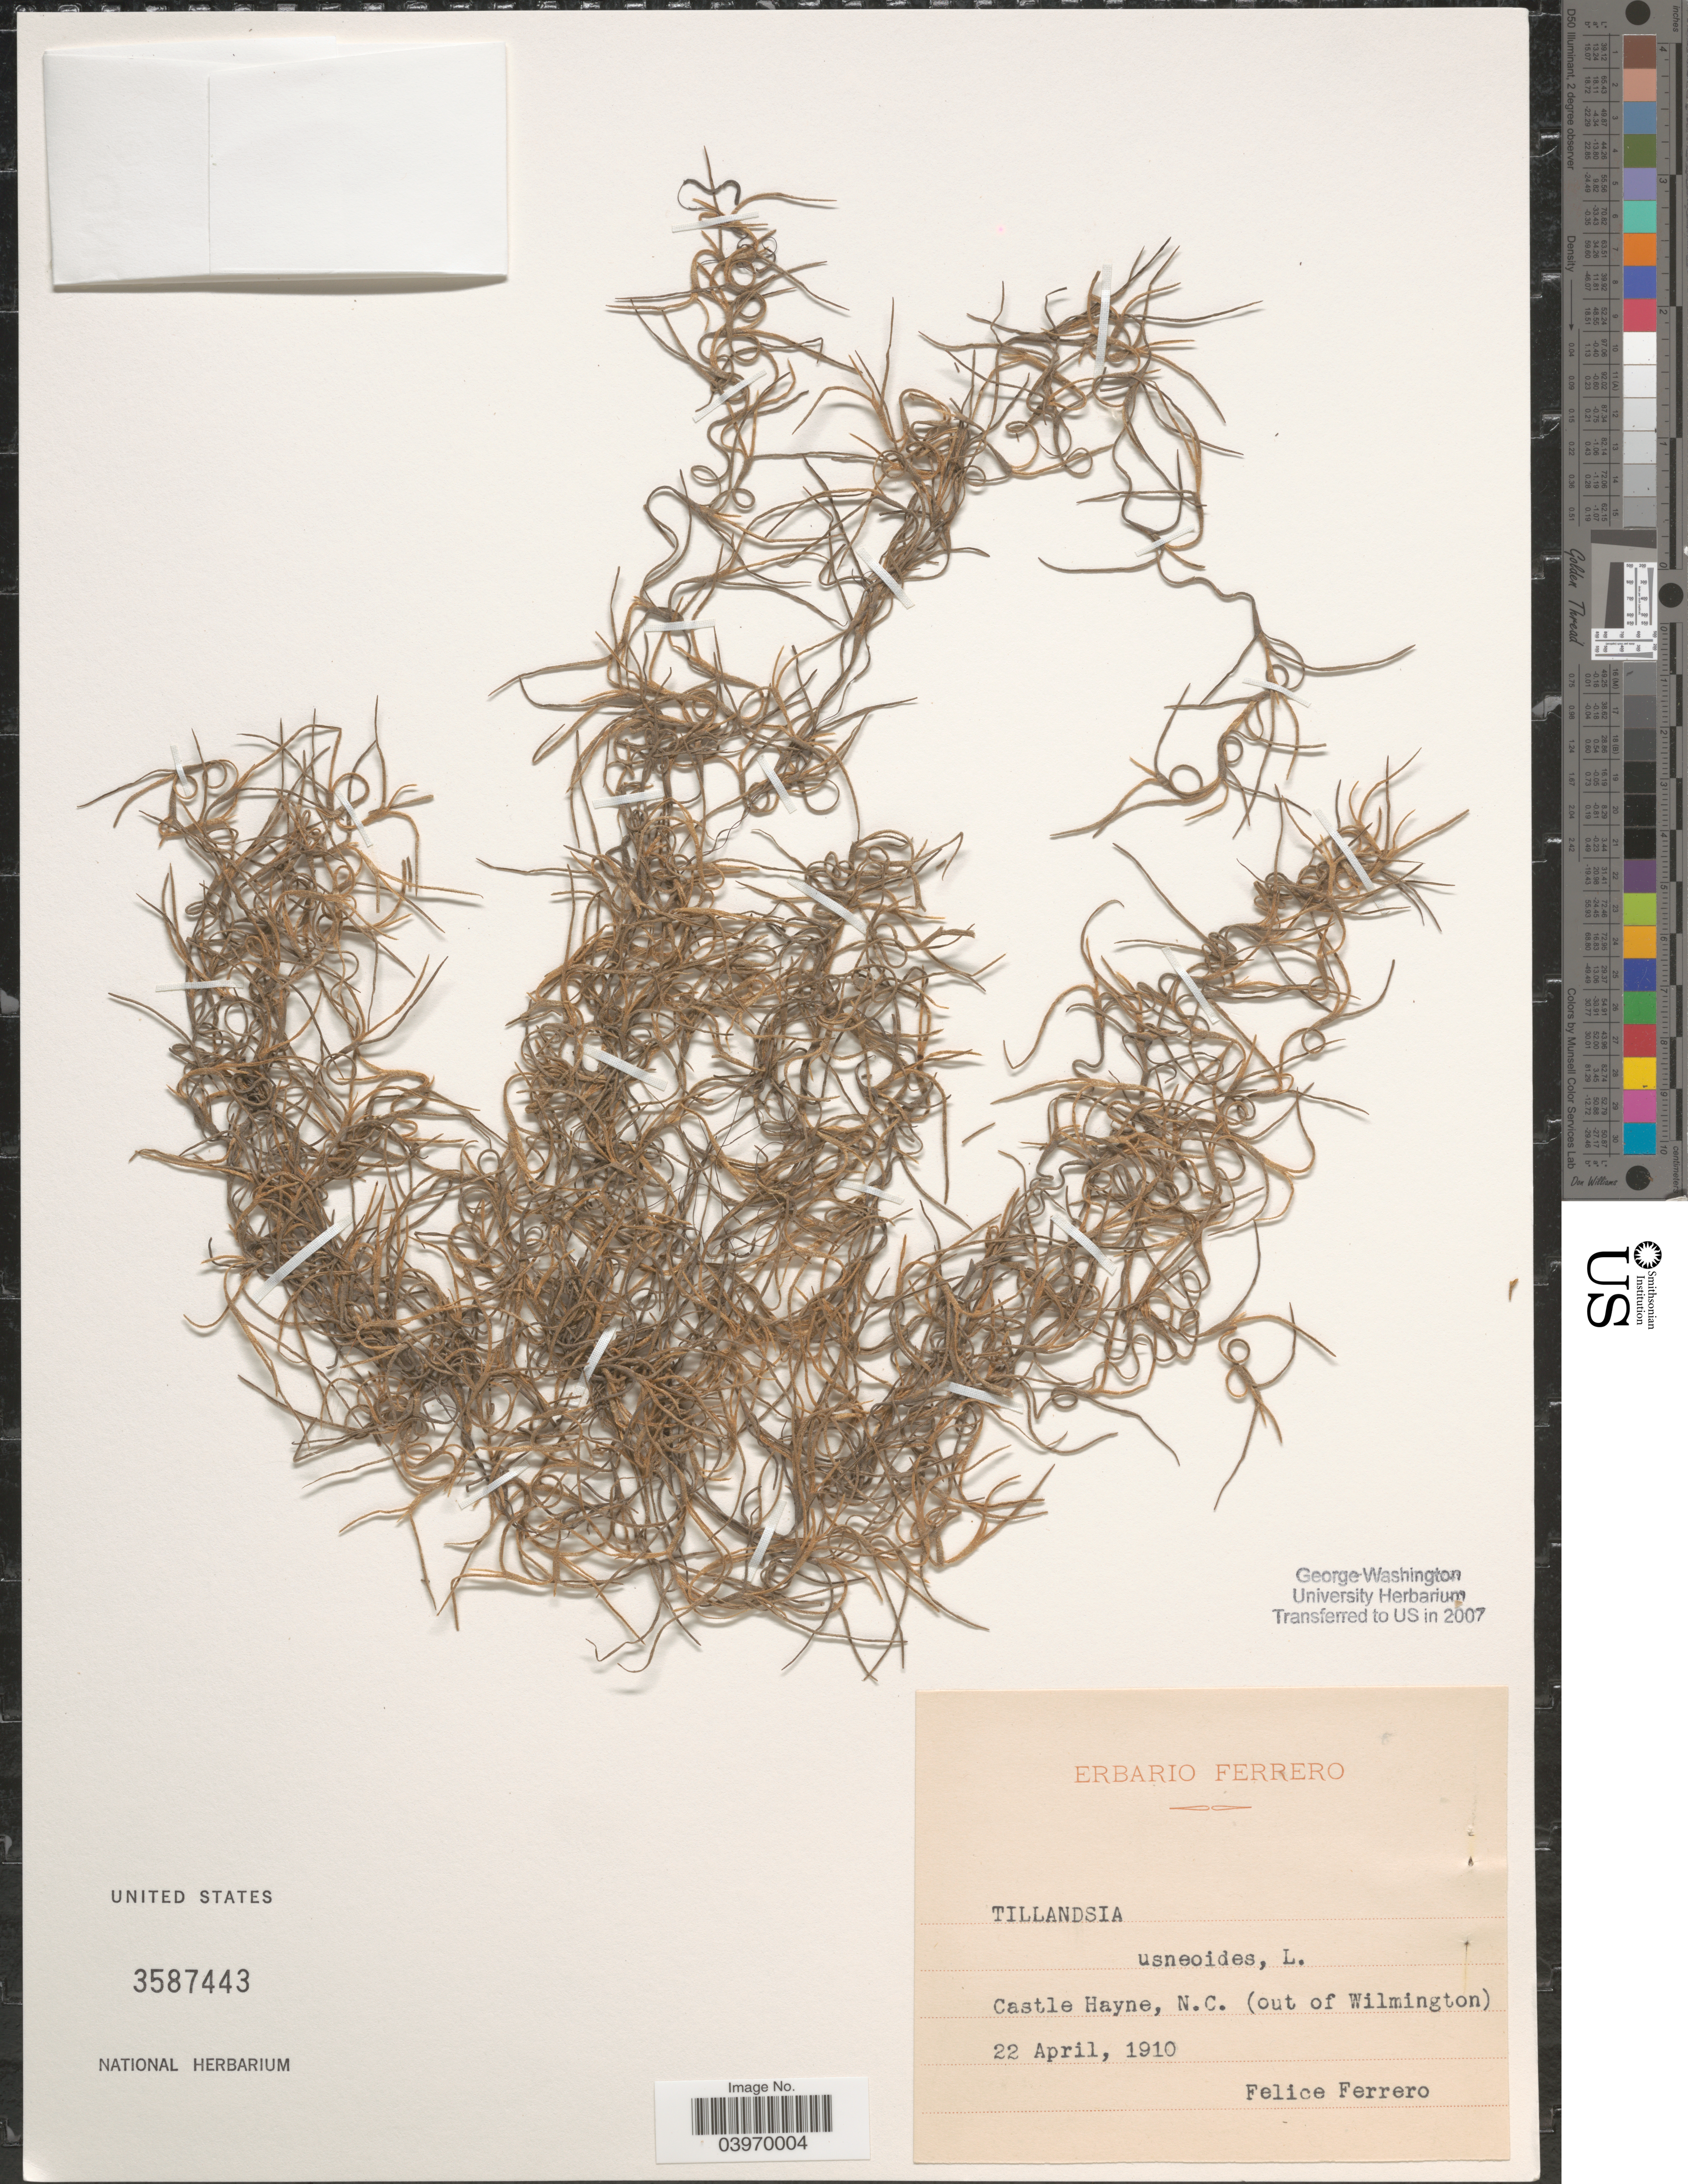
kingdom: Plantae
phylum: Tracheophyta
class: Liliopsida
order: Poales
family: Bromeliaceae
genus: Tillandsia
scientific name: Tillandsia usneoides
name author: (L.) L.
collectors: F. Ferrero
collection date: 1910-04-22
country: United States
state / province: North Carolina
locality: Castle Hayne, N.C. (out of Wilmington).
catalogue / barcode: US 3587443